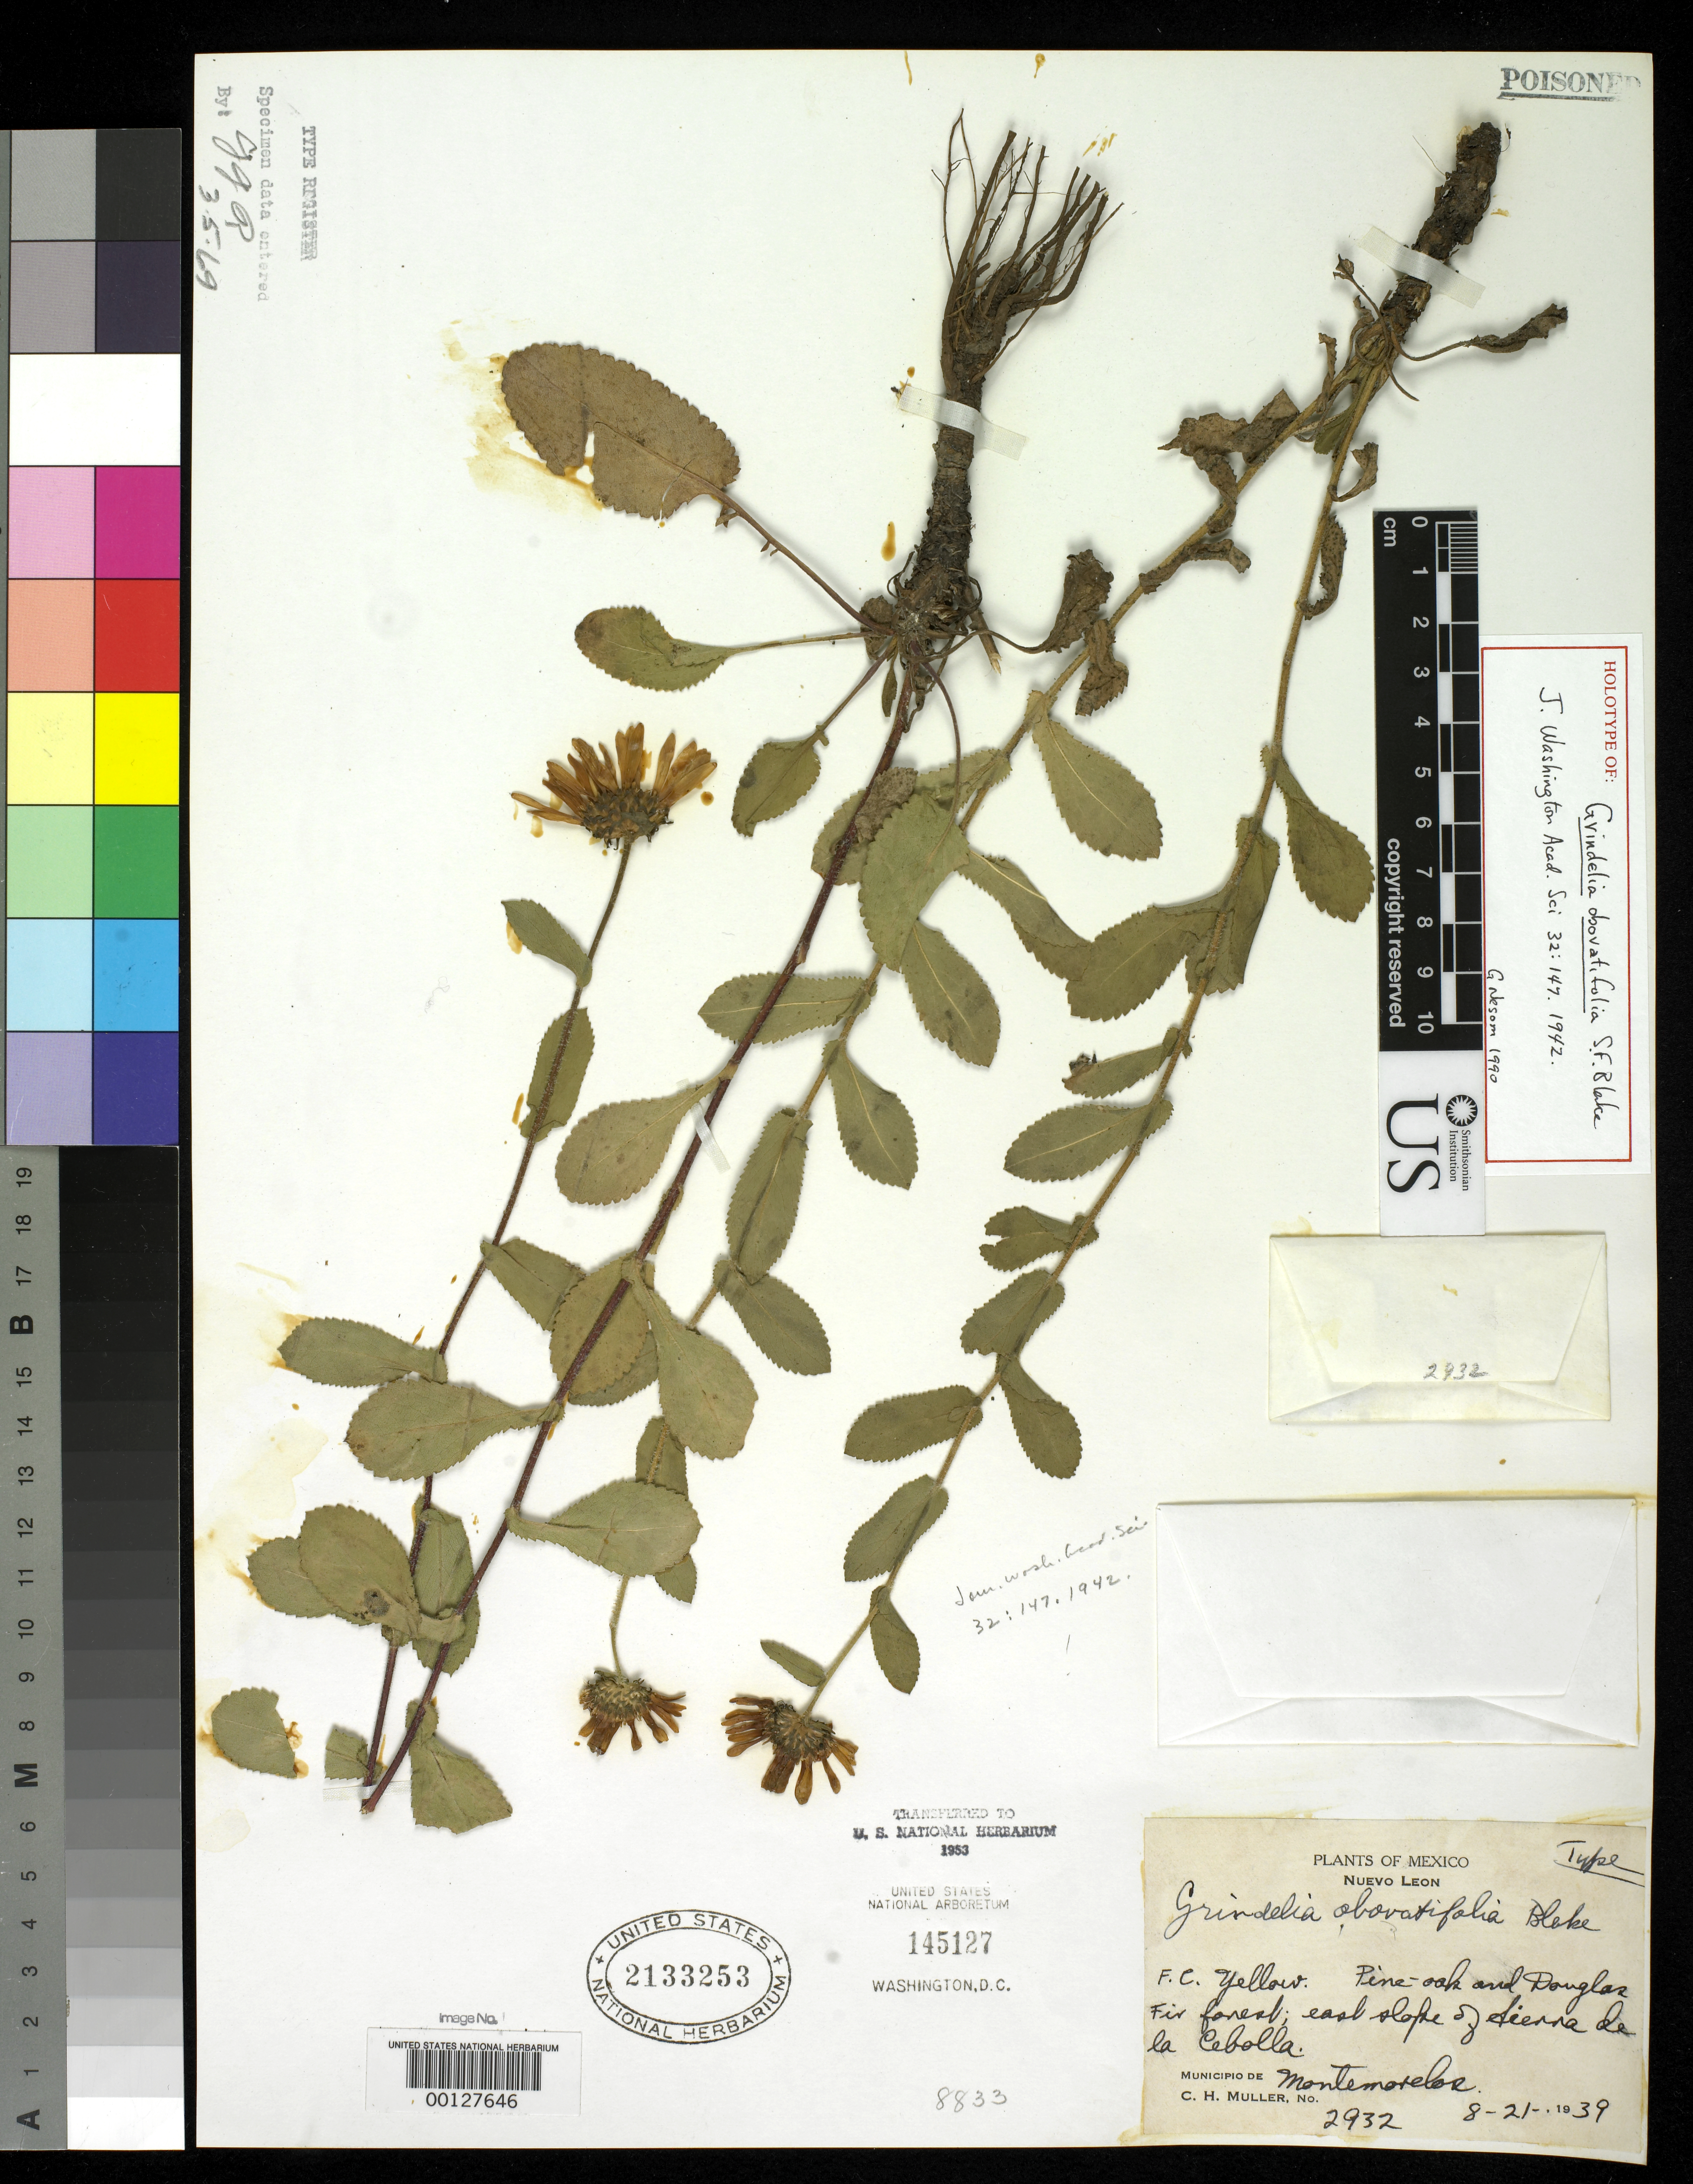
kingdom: Plantae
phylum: Tracheophyta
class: Magnoliopsida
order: Asterales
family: Asteraceae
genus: Grindelia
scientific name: Grindelia obovatifolia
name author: S.F. Blake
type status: Holotype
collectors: C. H. Muller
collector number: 2932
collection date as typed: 21 Aug 1939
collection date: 1939-08-21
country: Mexico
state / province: Nuevo León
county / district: Montemorelos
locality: E slope of Sierra de Cebolla.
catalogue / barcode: US 2133253